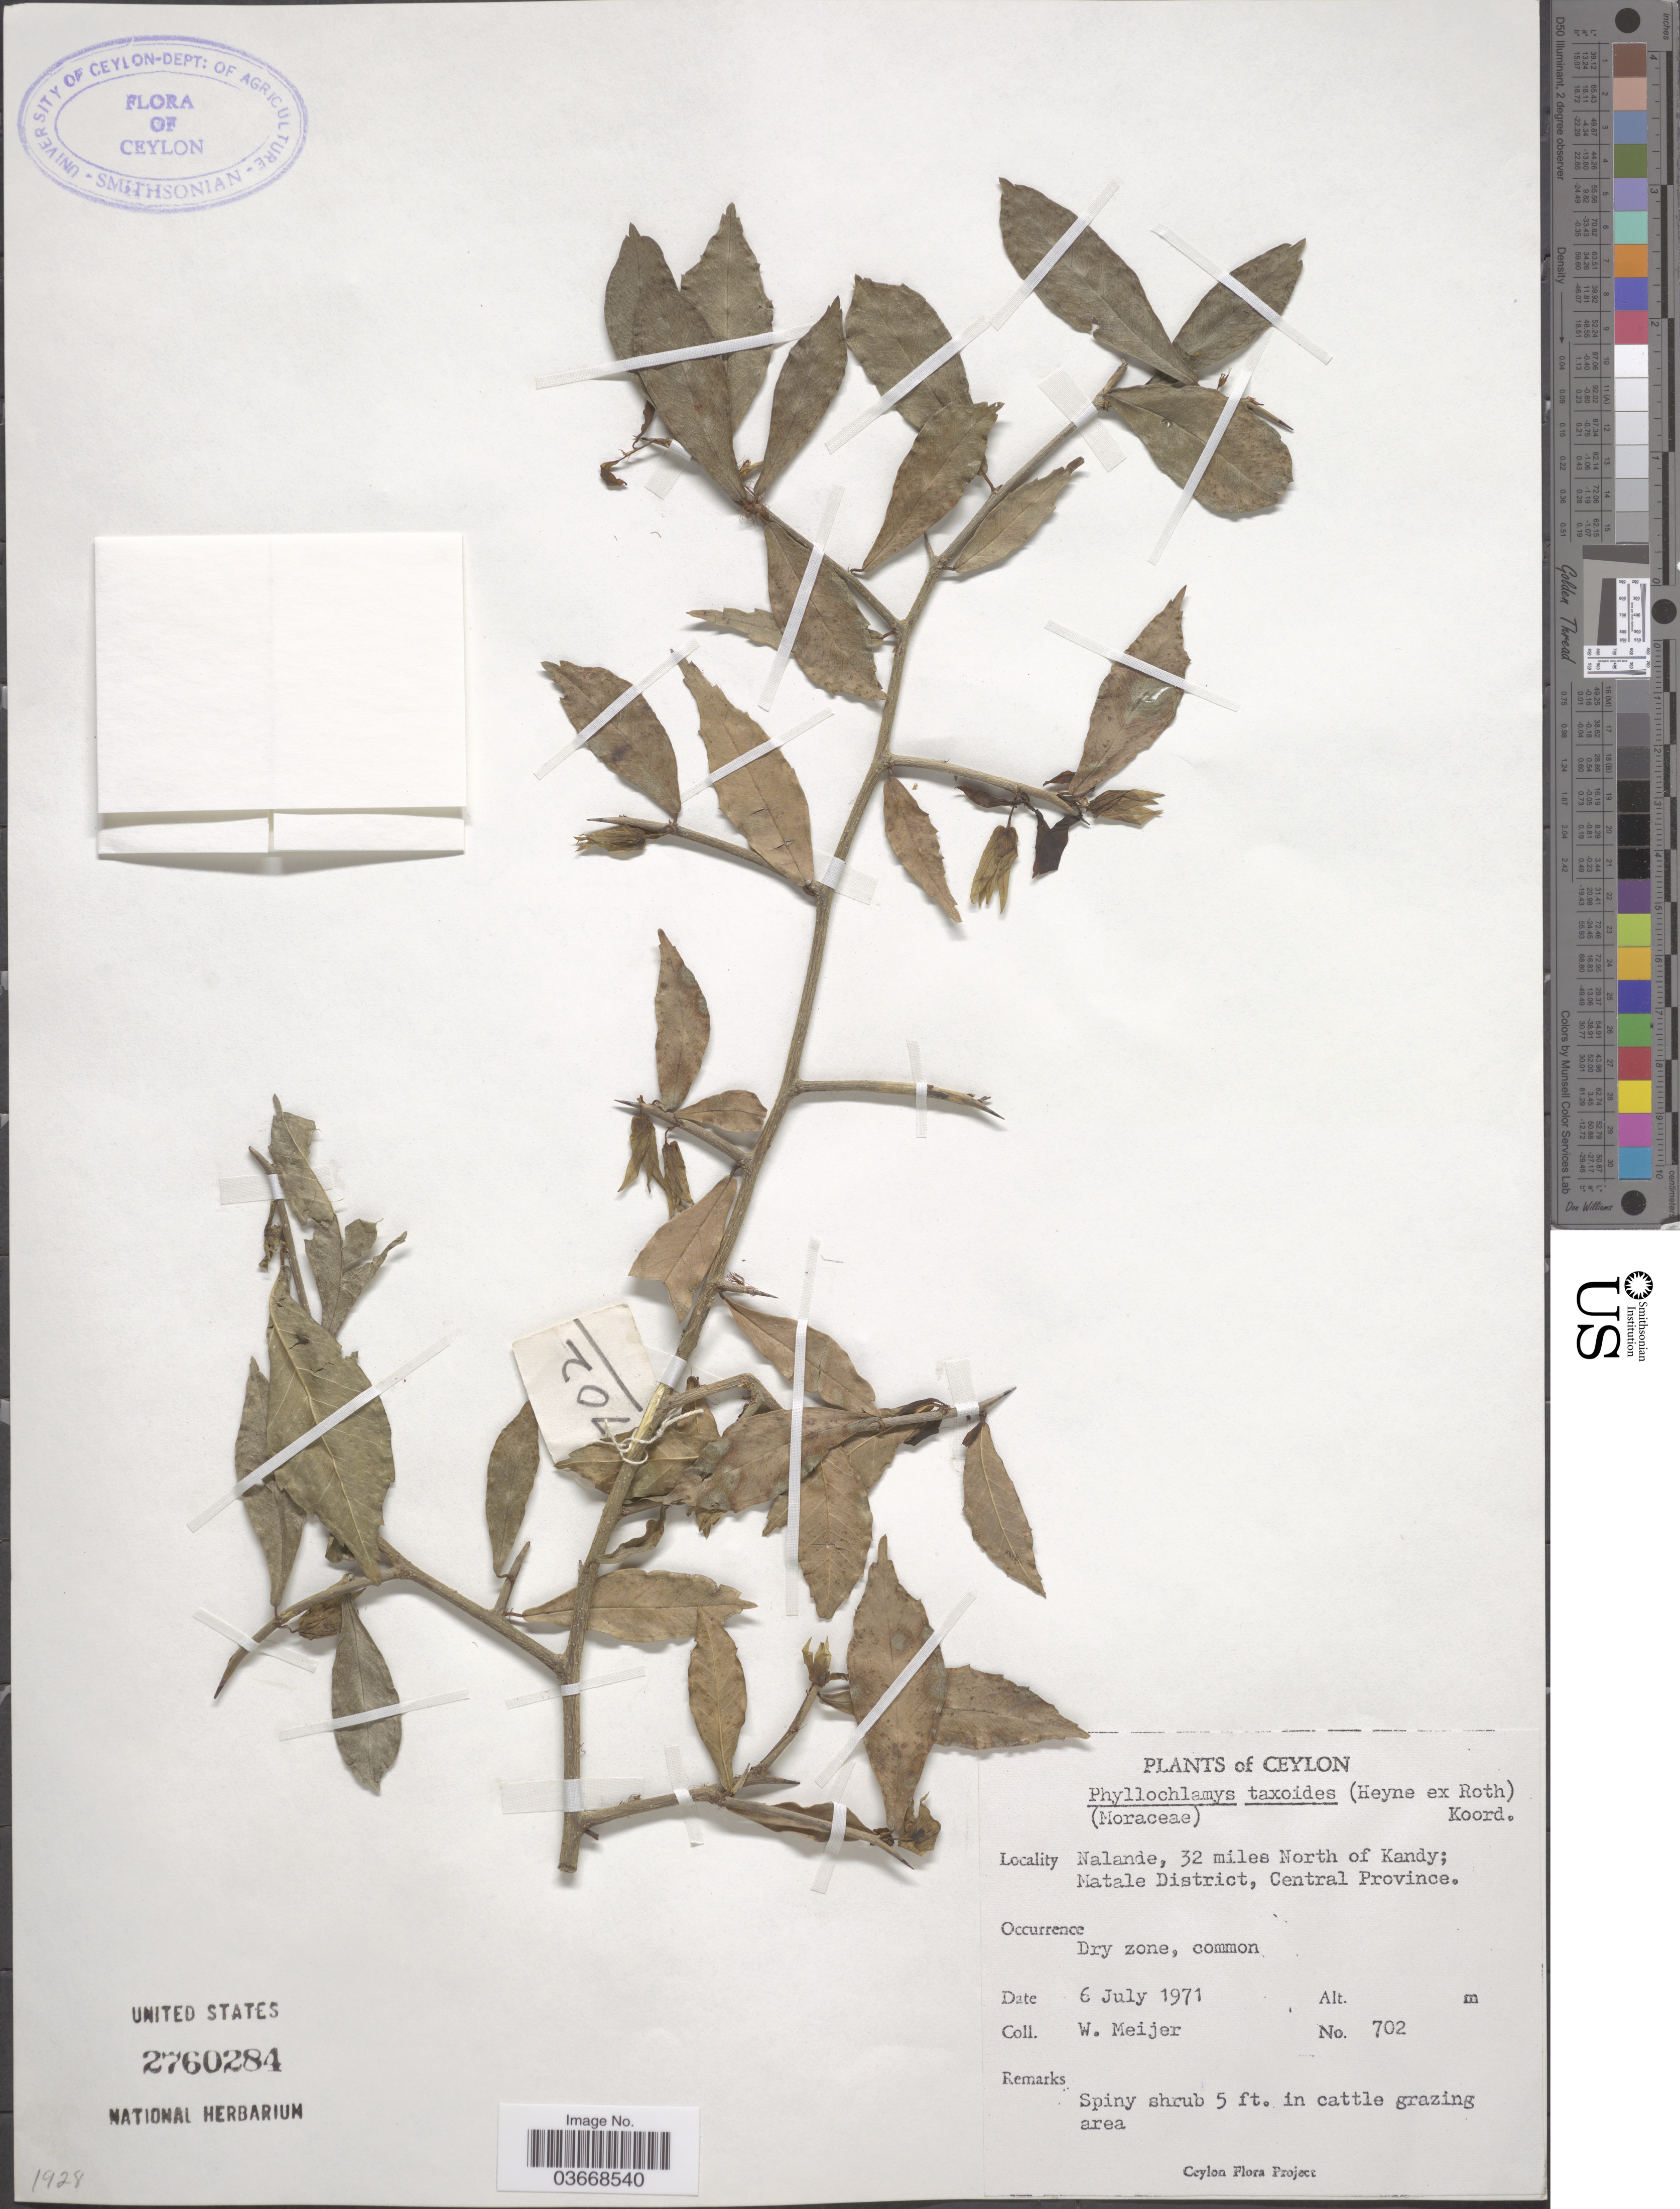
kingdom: Plantae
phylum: Tracheophyta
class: Magnoliopsida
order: Rosales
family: Moraceae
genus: Taxotrophis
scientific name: Taxotrophis taxoides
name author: (B. Heyne ex Roth) Chew ex E. M. Gardner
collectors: W. Meijer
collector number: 702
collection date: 1971-07-06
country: Sri Lanka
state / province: Central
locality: Ceylon. Nalande, 32 miles North of Kandy; Matale District.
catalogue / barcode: US 2760284